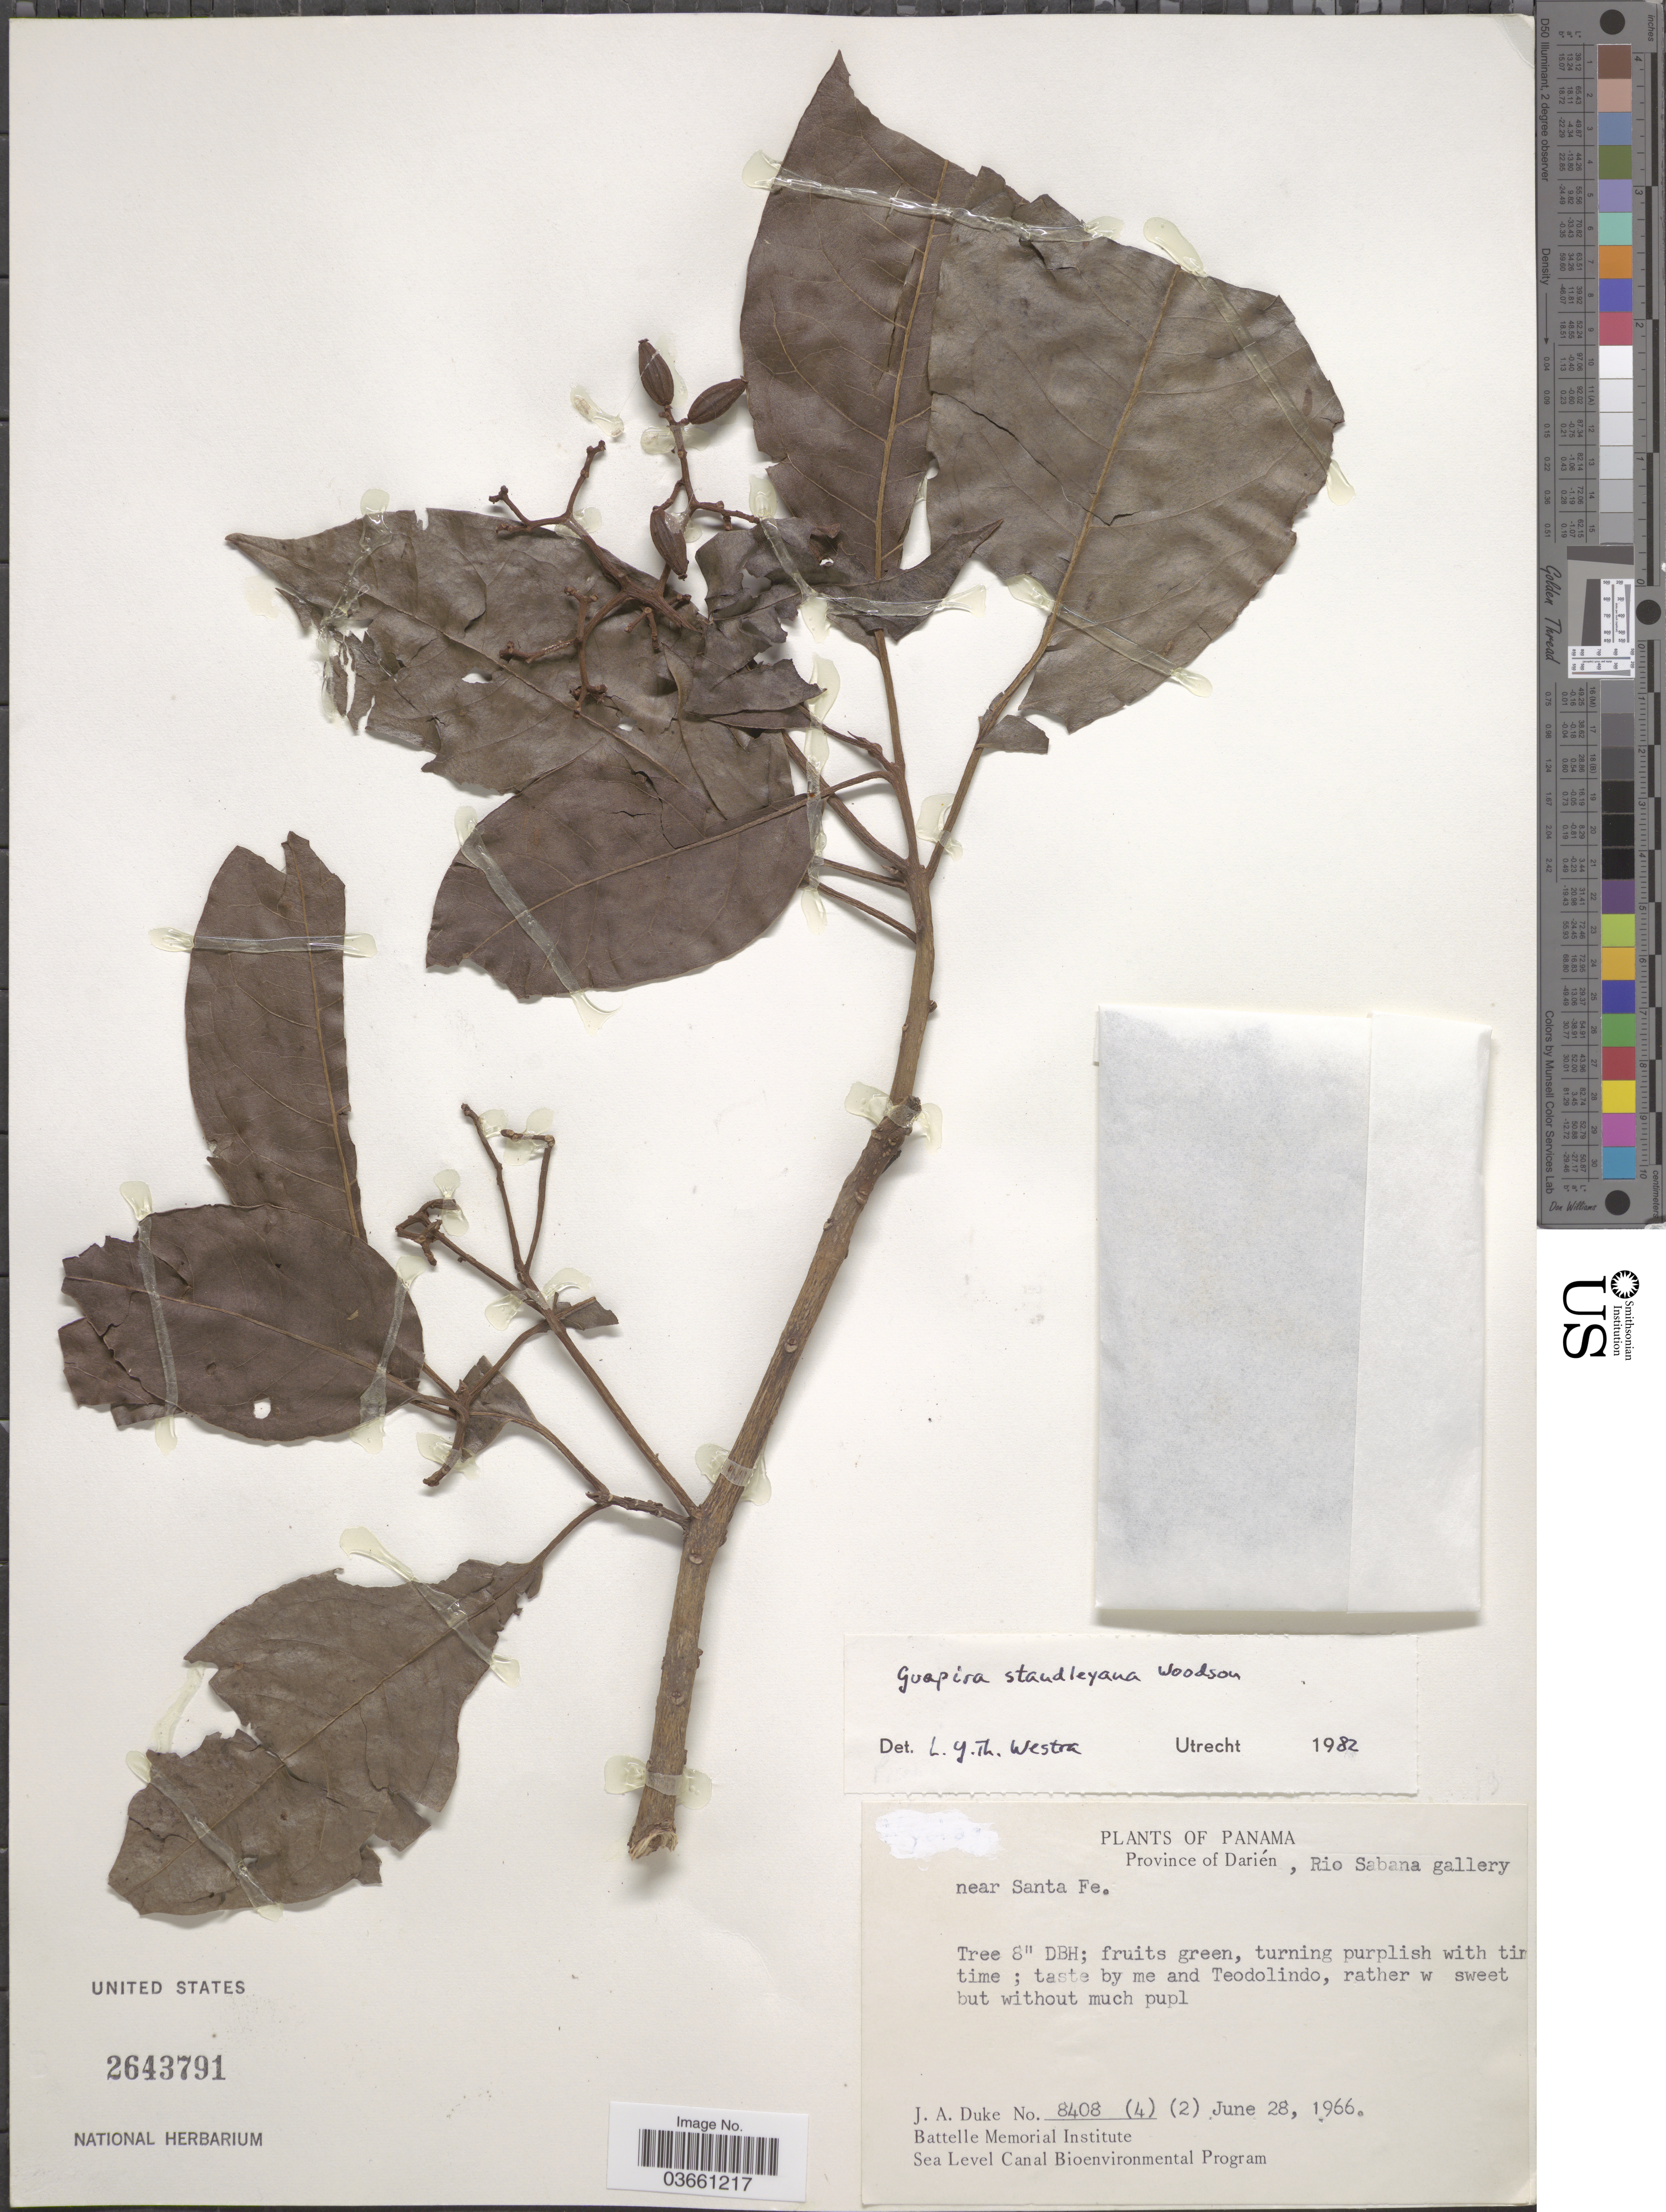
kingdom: Plantae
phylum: Tracheophyta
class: Magnoliopsida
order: Caryophyllales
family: Nyctaginaceae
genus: Guapira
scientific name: Guapira standleyana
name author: Woodson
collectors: J. A. Duke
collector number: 8408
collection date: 1966-06-28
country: Panama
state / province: Darién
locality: Rio Sabana gallery near Santa Fe.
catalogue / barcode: US 2643791